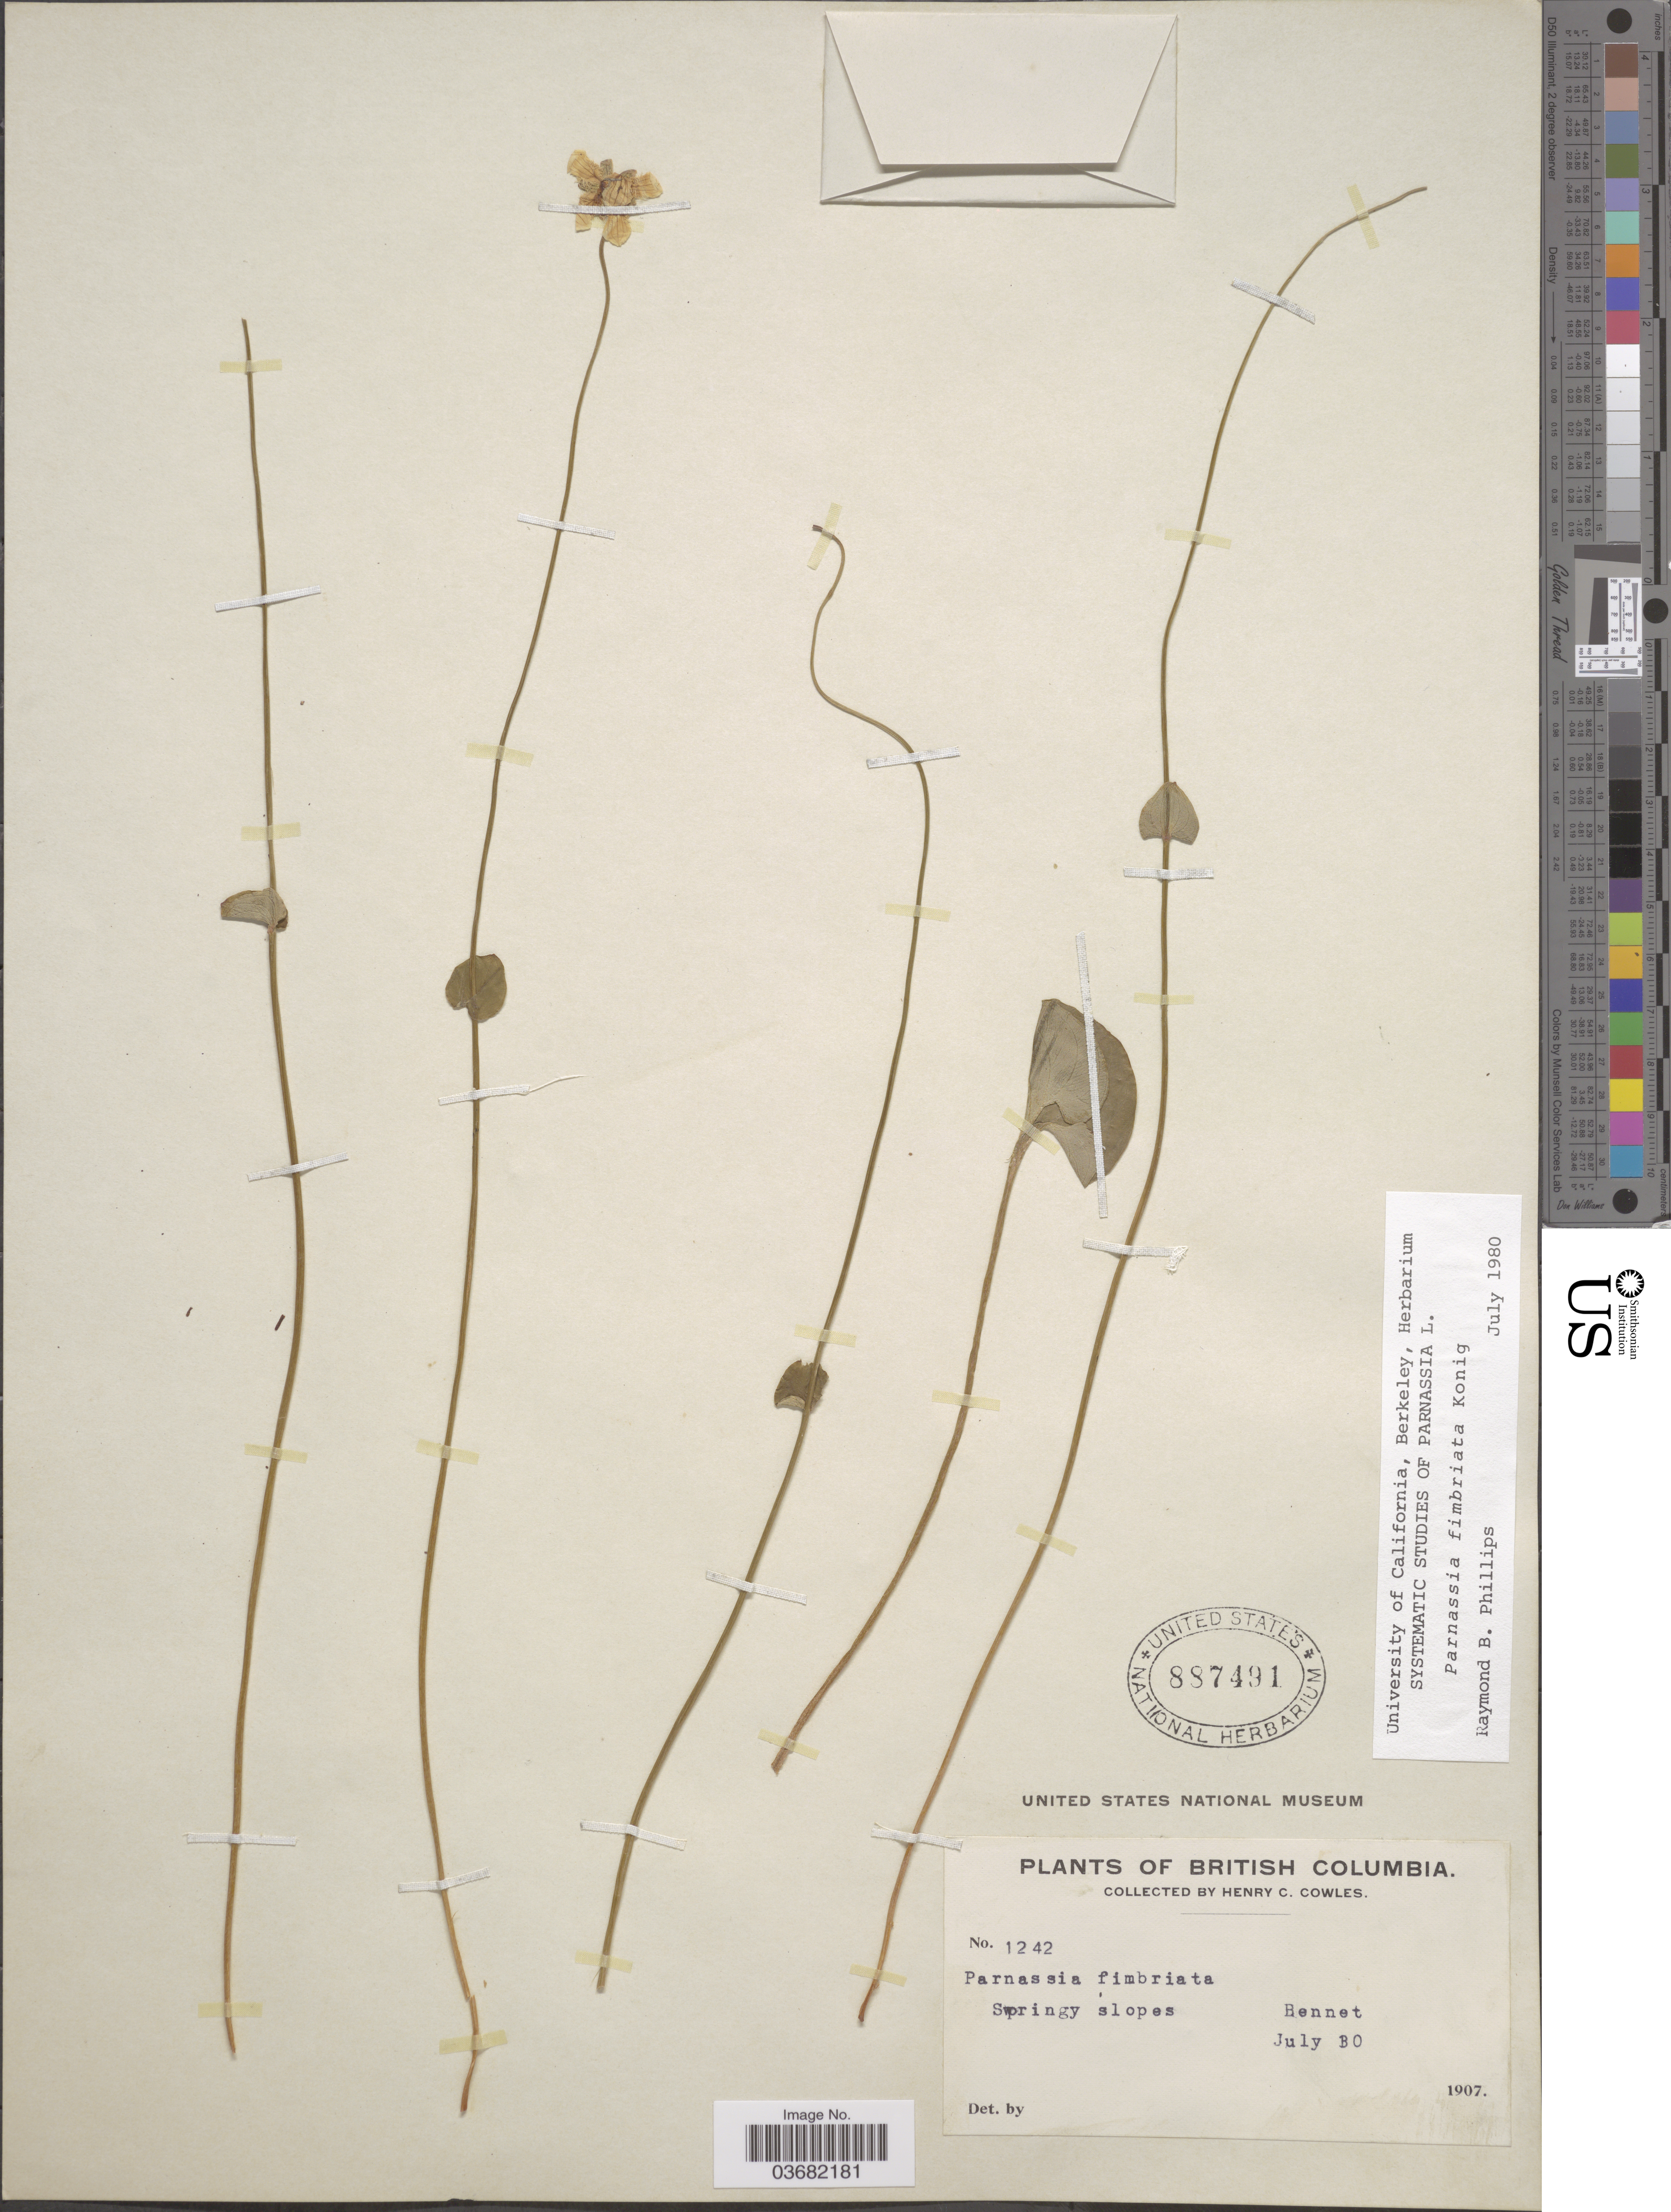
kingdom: Plantae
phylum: Tracheophyta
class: Magnoliopsida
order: Celastrales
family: Parnassiaceae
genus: Parnassia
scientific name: Parnassia fimbriata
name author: K.D. Koenig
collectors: H. Cowles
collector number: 1242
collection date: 1907-07-30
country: Canada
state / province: British Columbia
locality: Bennet.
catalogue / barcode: US 887491